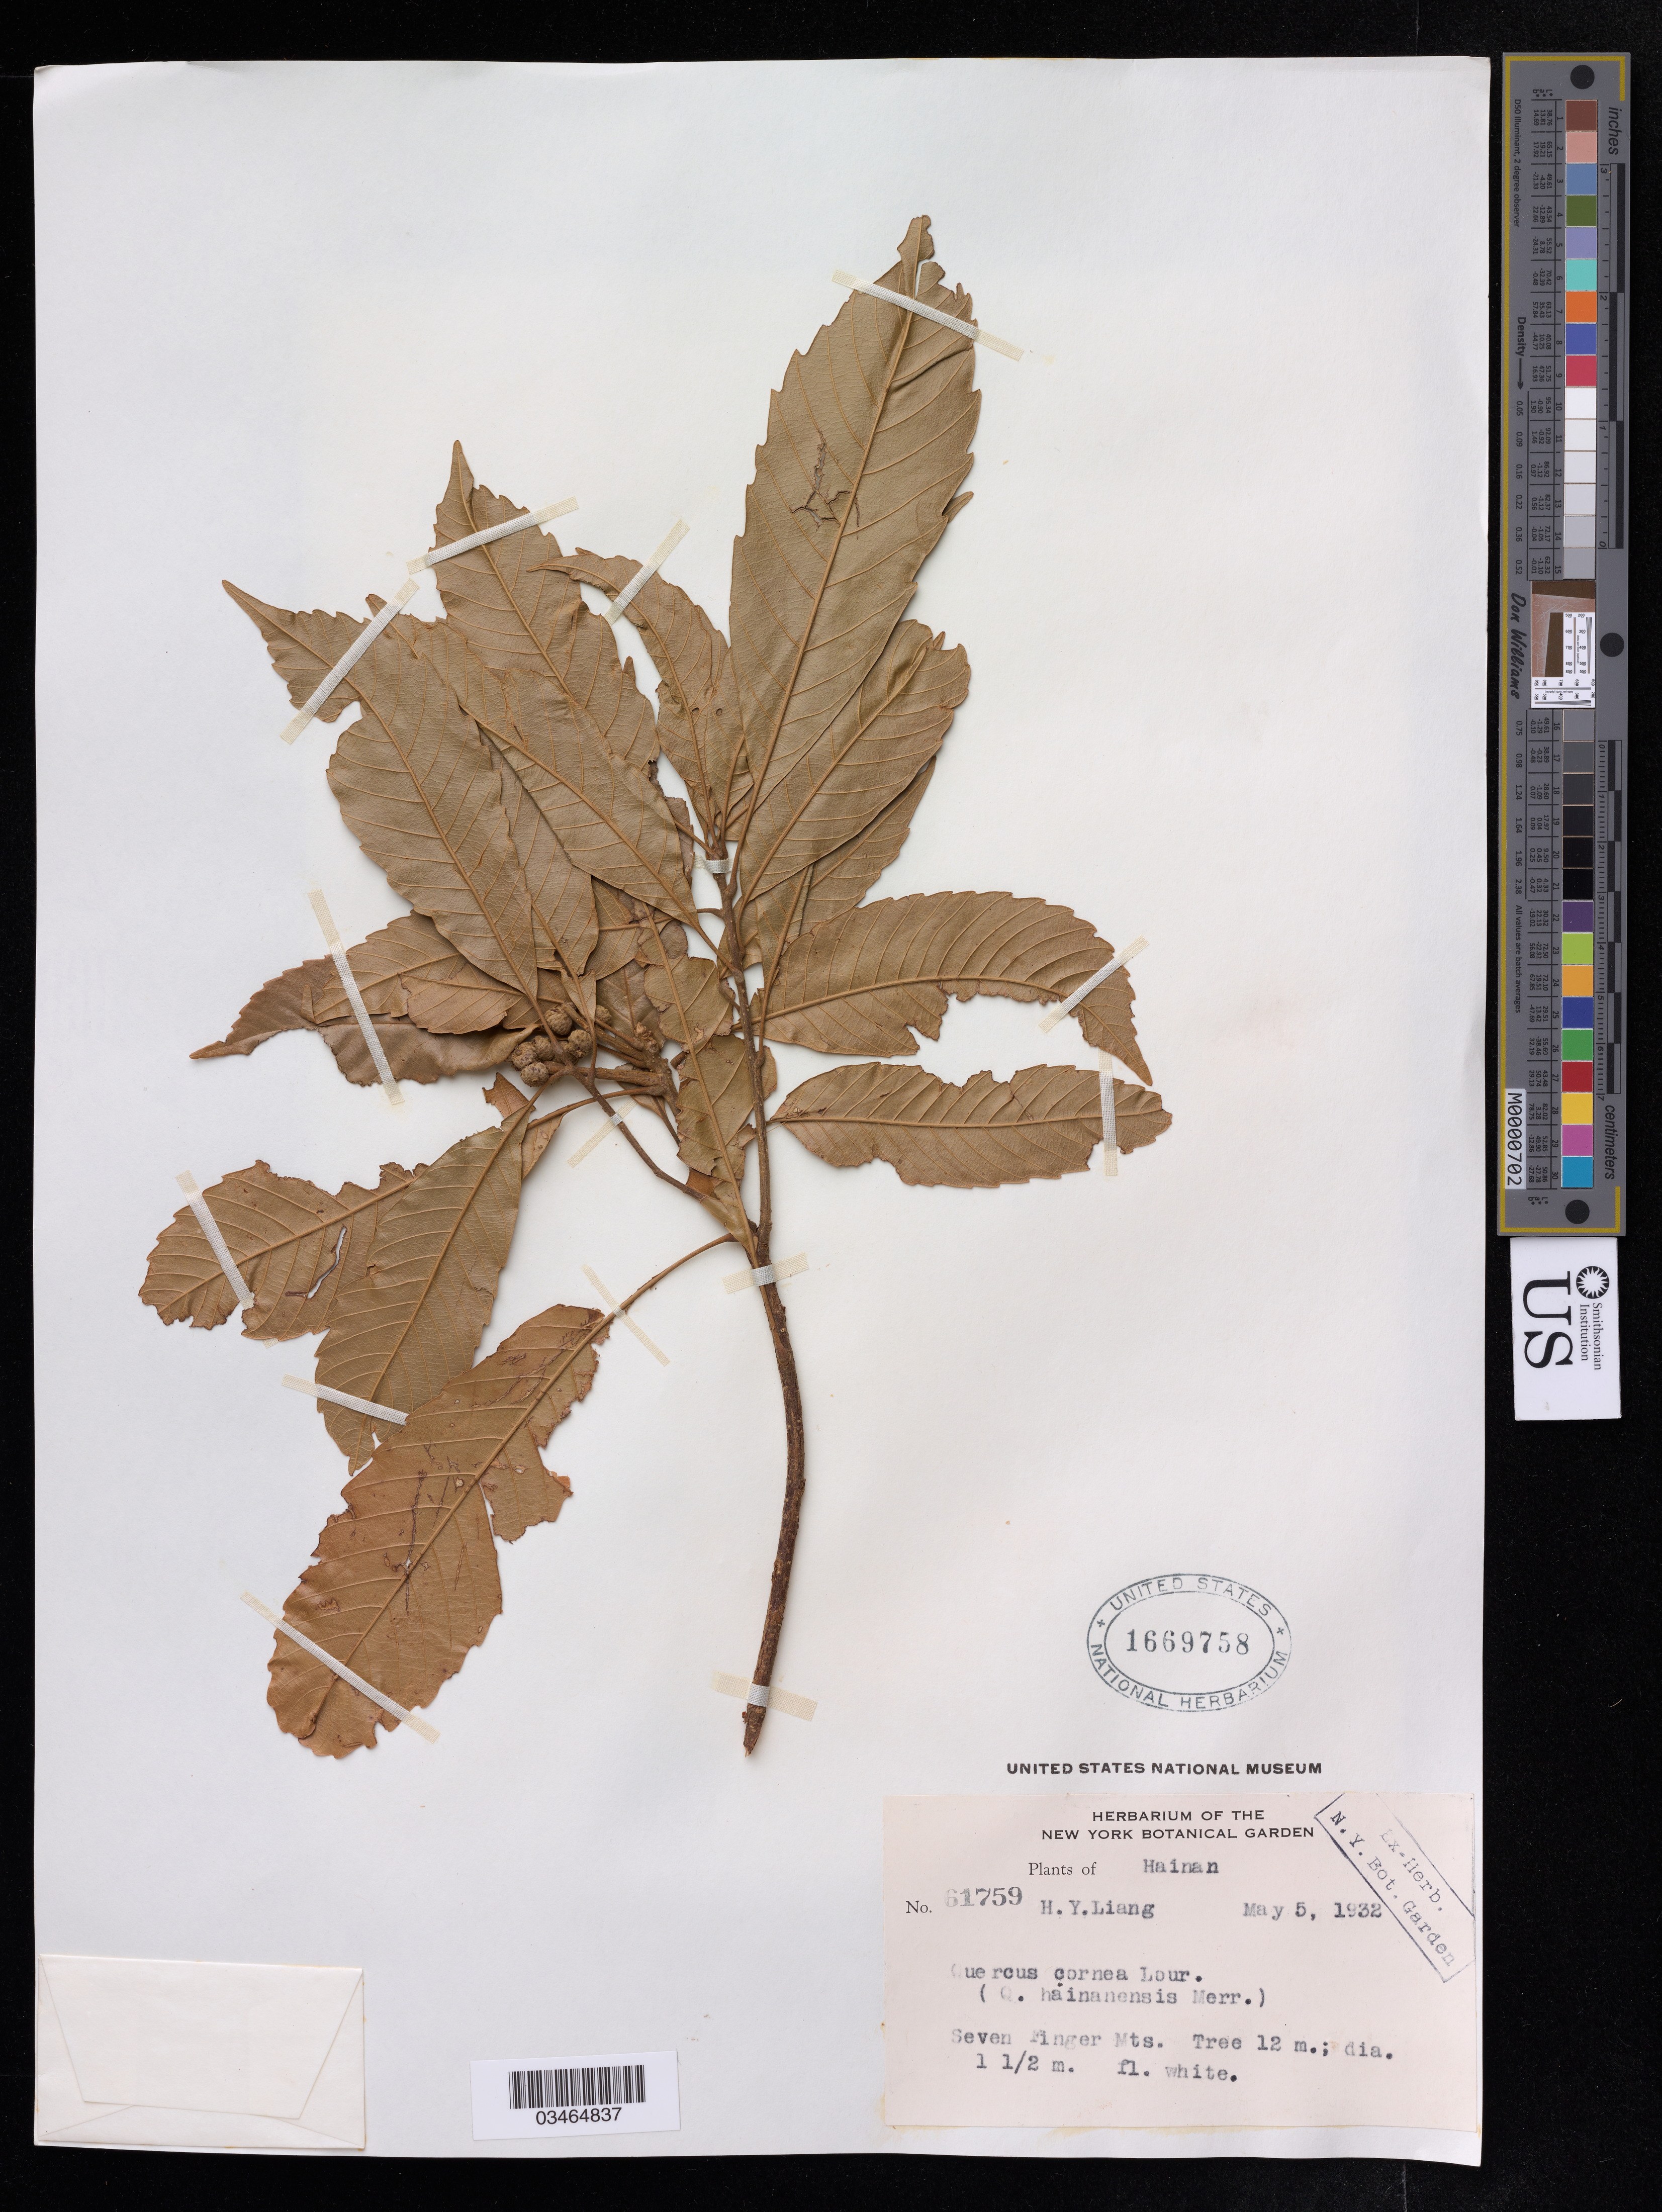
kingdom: Plantae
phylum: Tracheophyta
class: Magnoliopsida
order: Fagales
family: Fagaceae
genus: Lithocarpus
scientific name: Lithocarpus corneus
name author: (Lour.) Rehder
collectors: H. Y. Liang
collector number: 61759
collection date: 1932-05-05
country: China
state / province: Hainan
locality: Seven Finger Mts.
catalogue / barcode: US 1669758